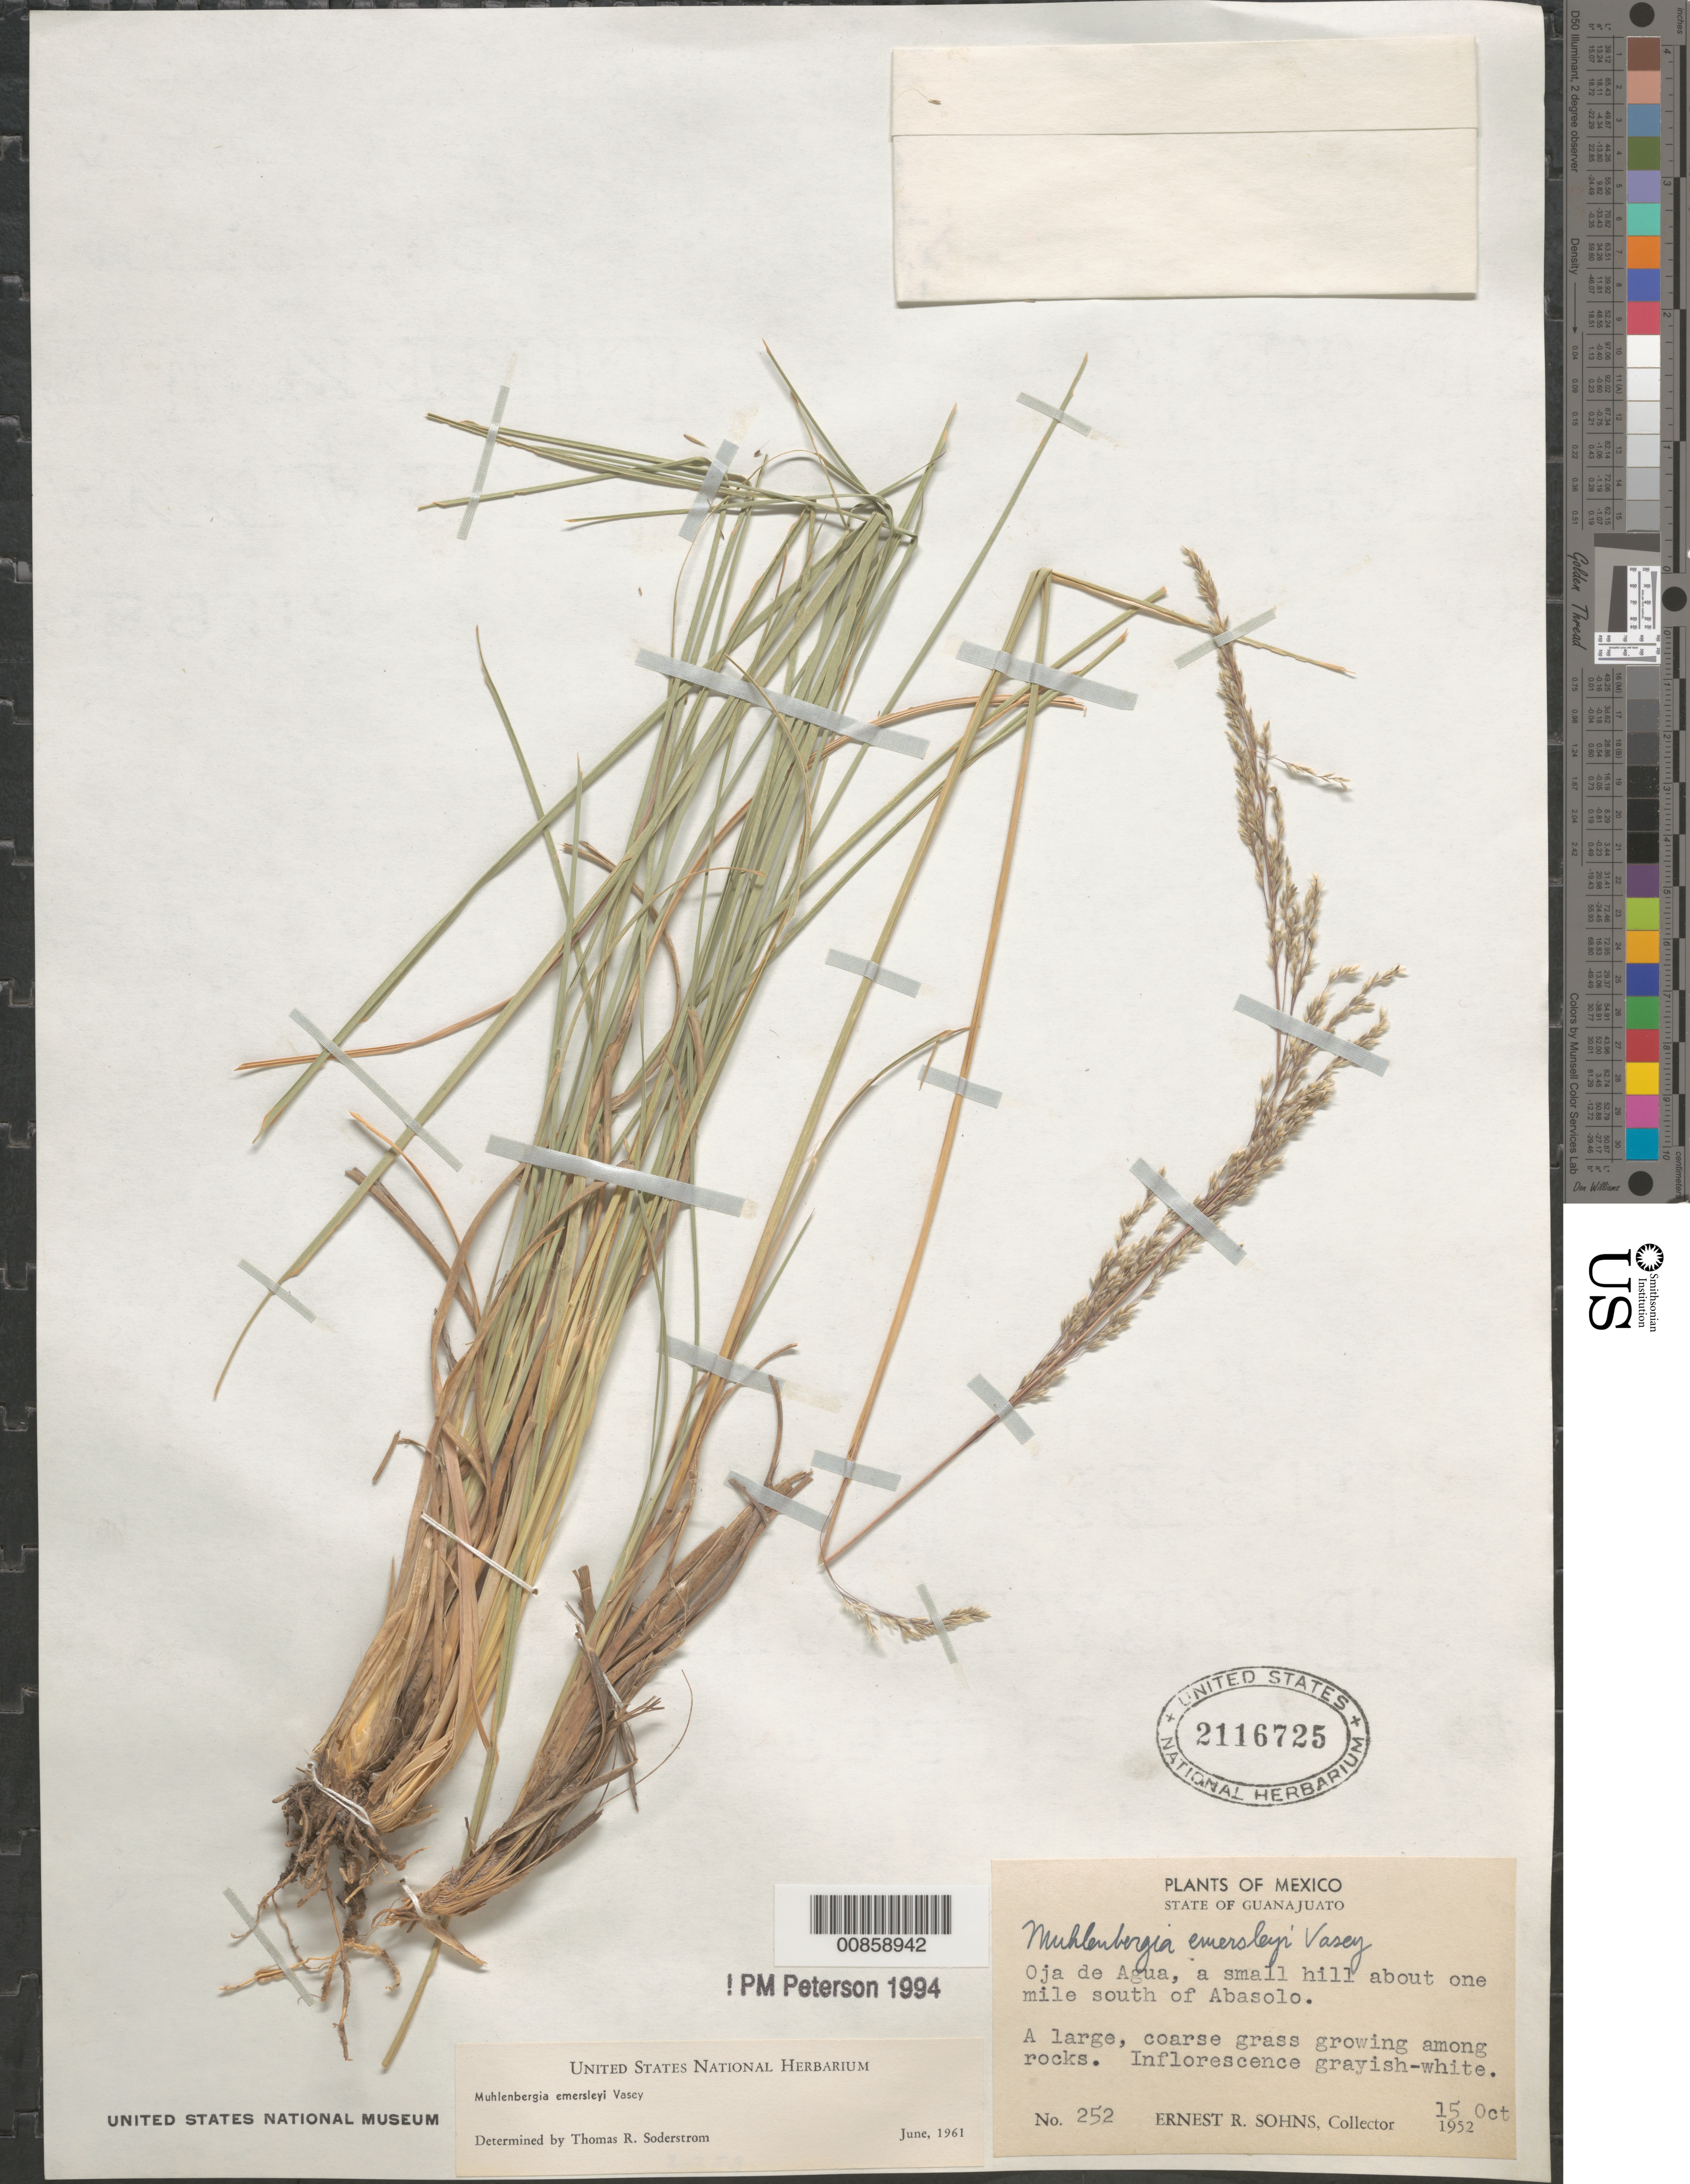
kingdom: Plantae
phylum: Tracheophyta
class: Liliopsida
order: Poales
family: Poaceae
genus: Muhlenbergia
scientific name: Muhlenbergia emersleyi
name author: Vasey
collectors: E. R. Sohns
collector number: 252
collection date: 1952-10-15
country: Mexico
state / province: Guanajuato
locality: Oja de Agua, a small hill about one mile south of Abasolo.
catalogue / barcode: US 2116725